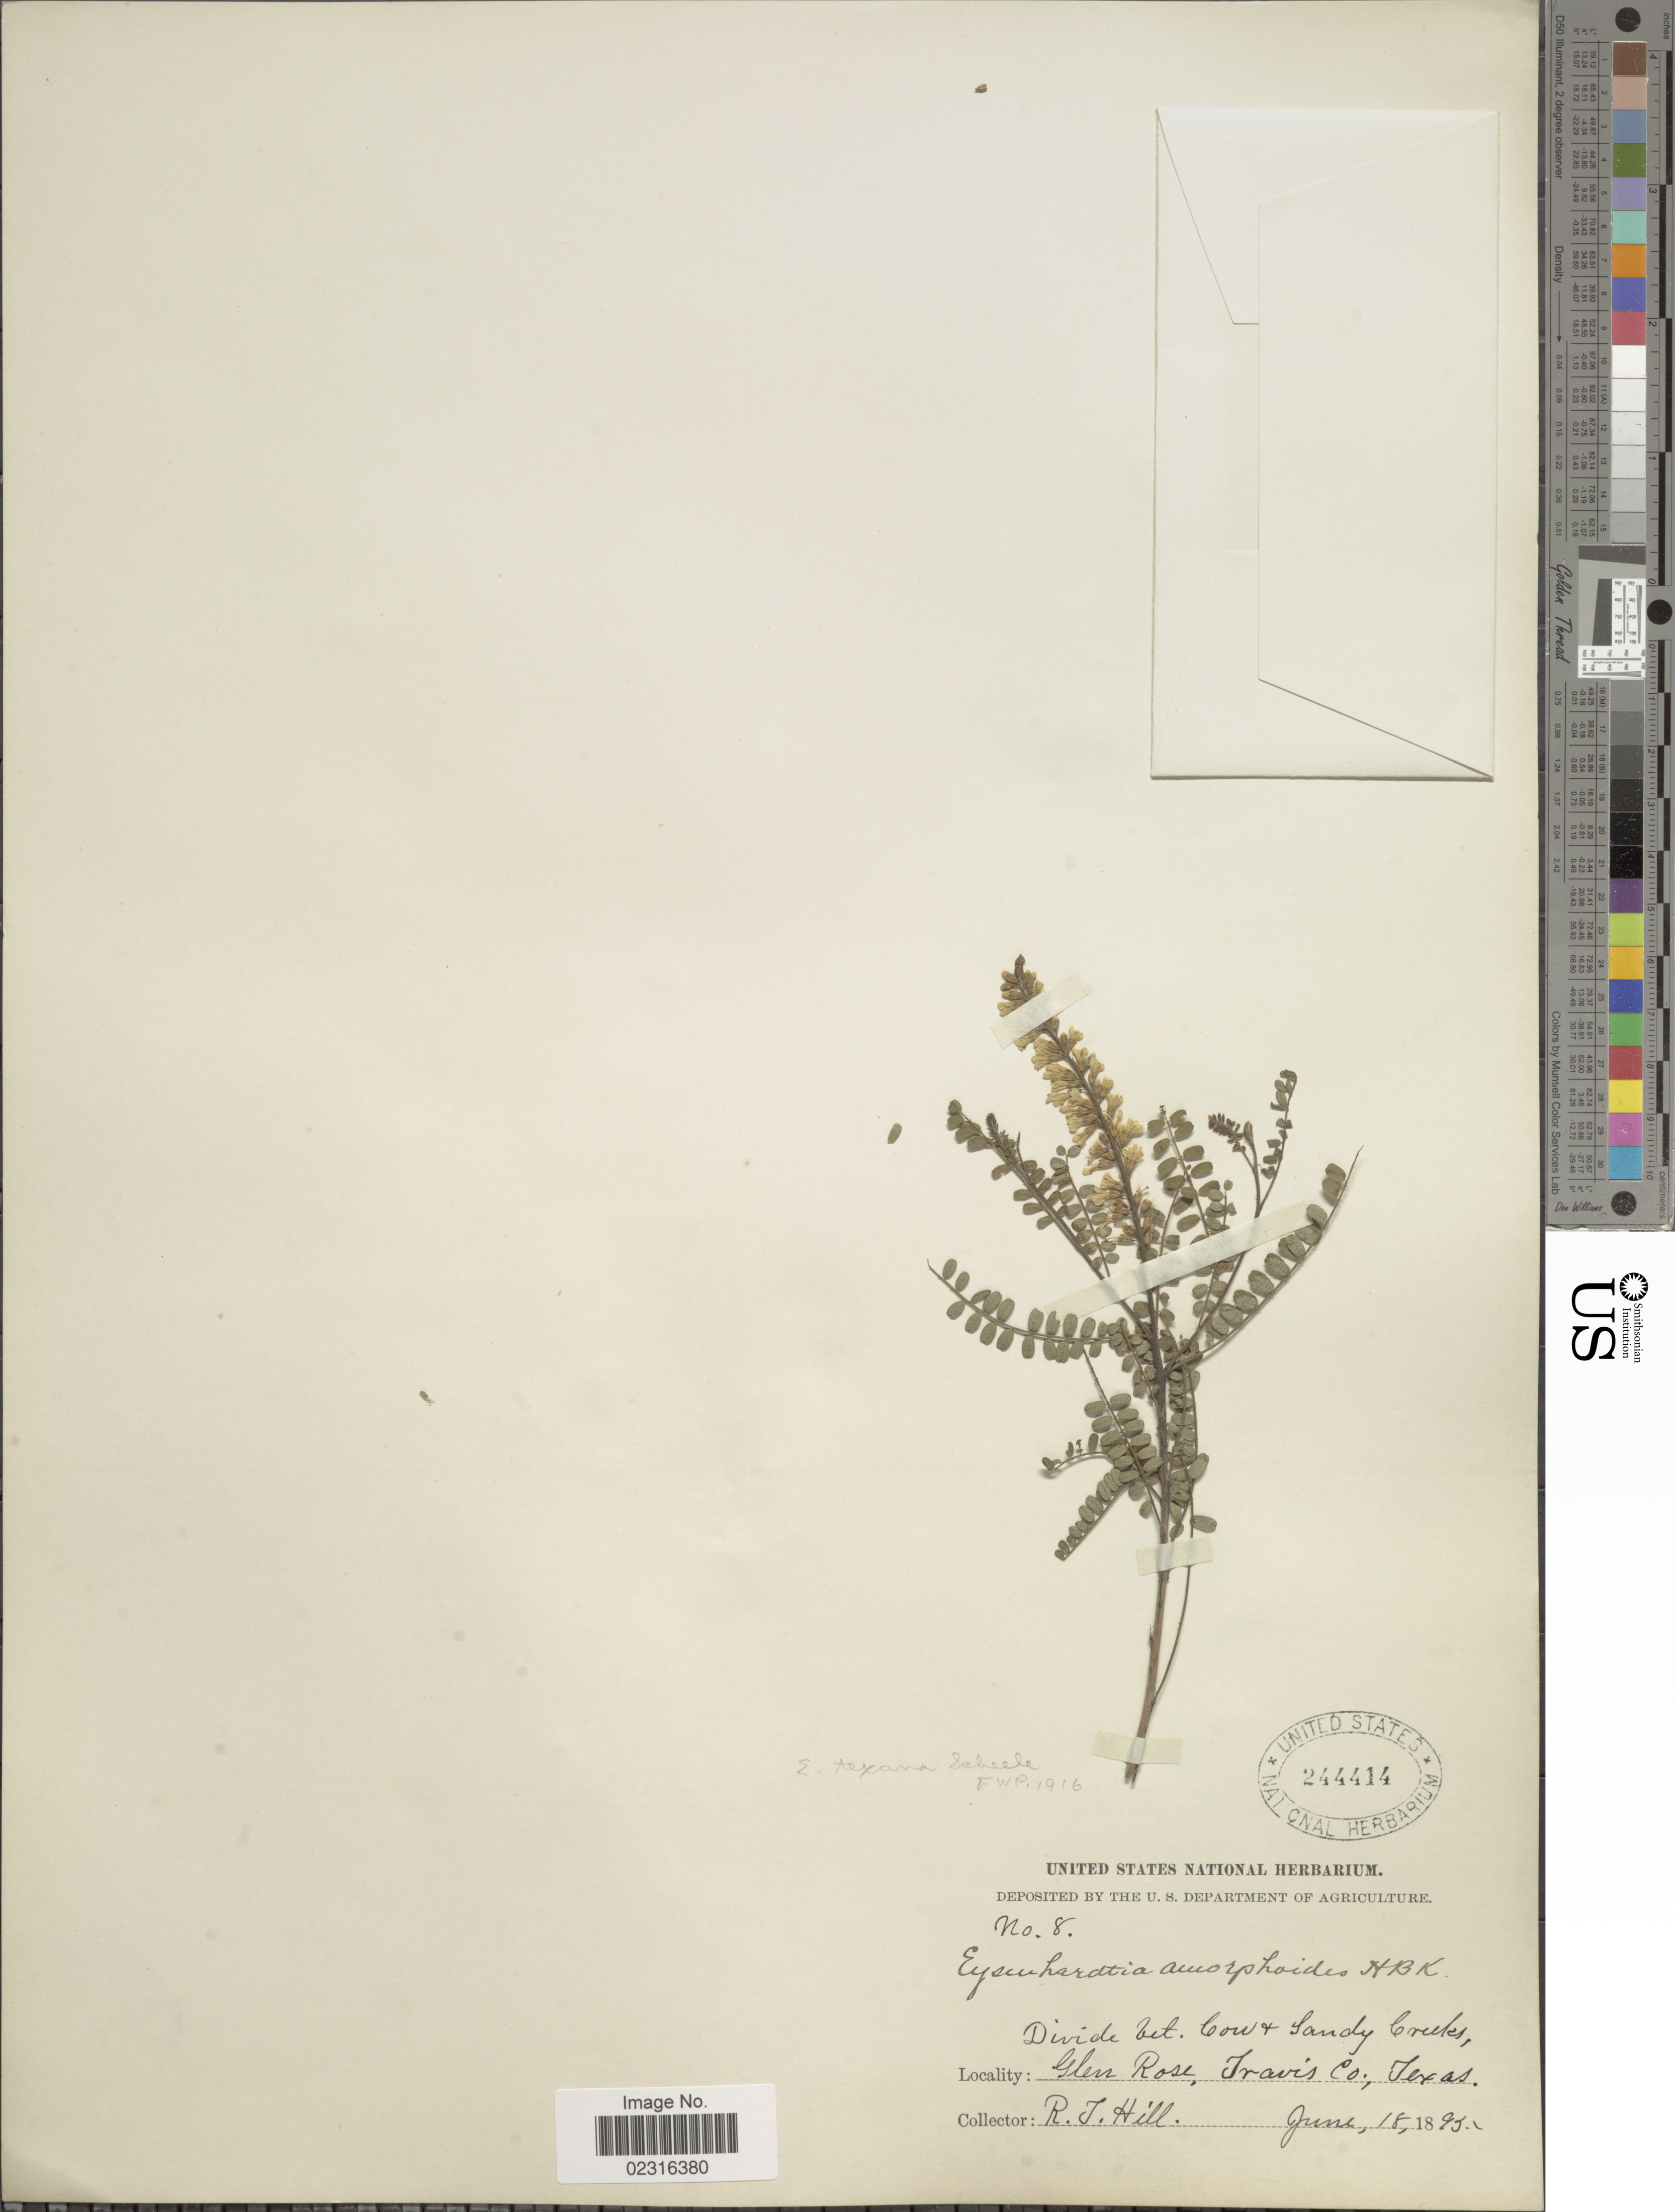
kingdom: Plantae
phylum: Tracheophyta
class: Magnoliopsida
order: Fabales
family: Fabaceae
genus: Eysenhardtia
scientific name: Eysenhardtia texana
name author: Scheele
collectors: R. J. Hill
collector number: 8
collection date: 1895-06-18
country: United States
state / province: Texas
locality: Divide bet. low + sandy Creeks, Glen Rose, Travis Co.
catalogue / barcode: US 244414